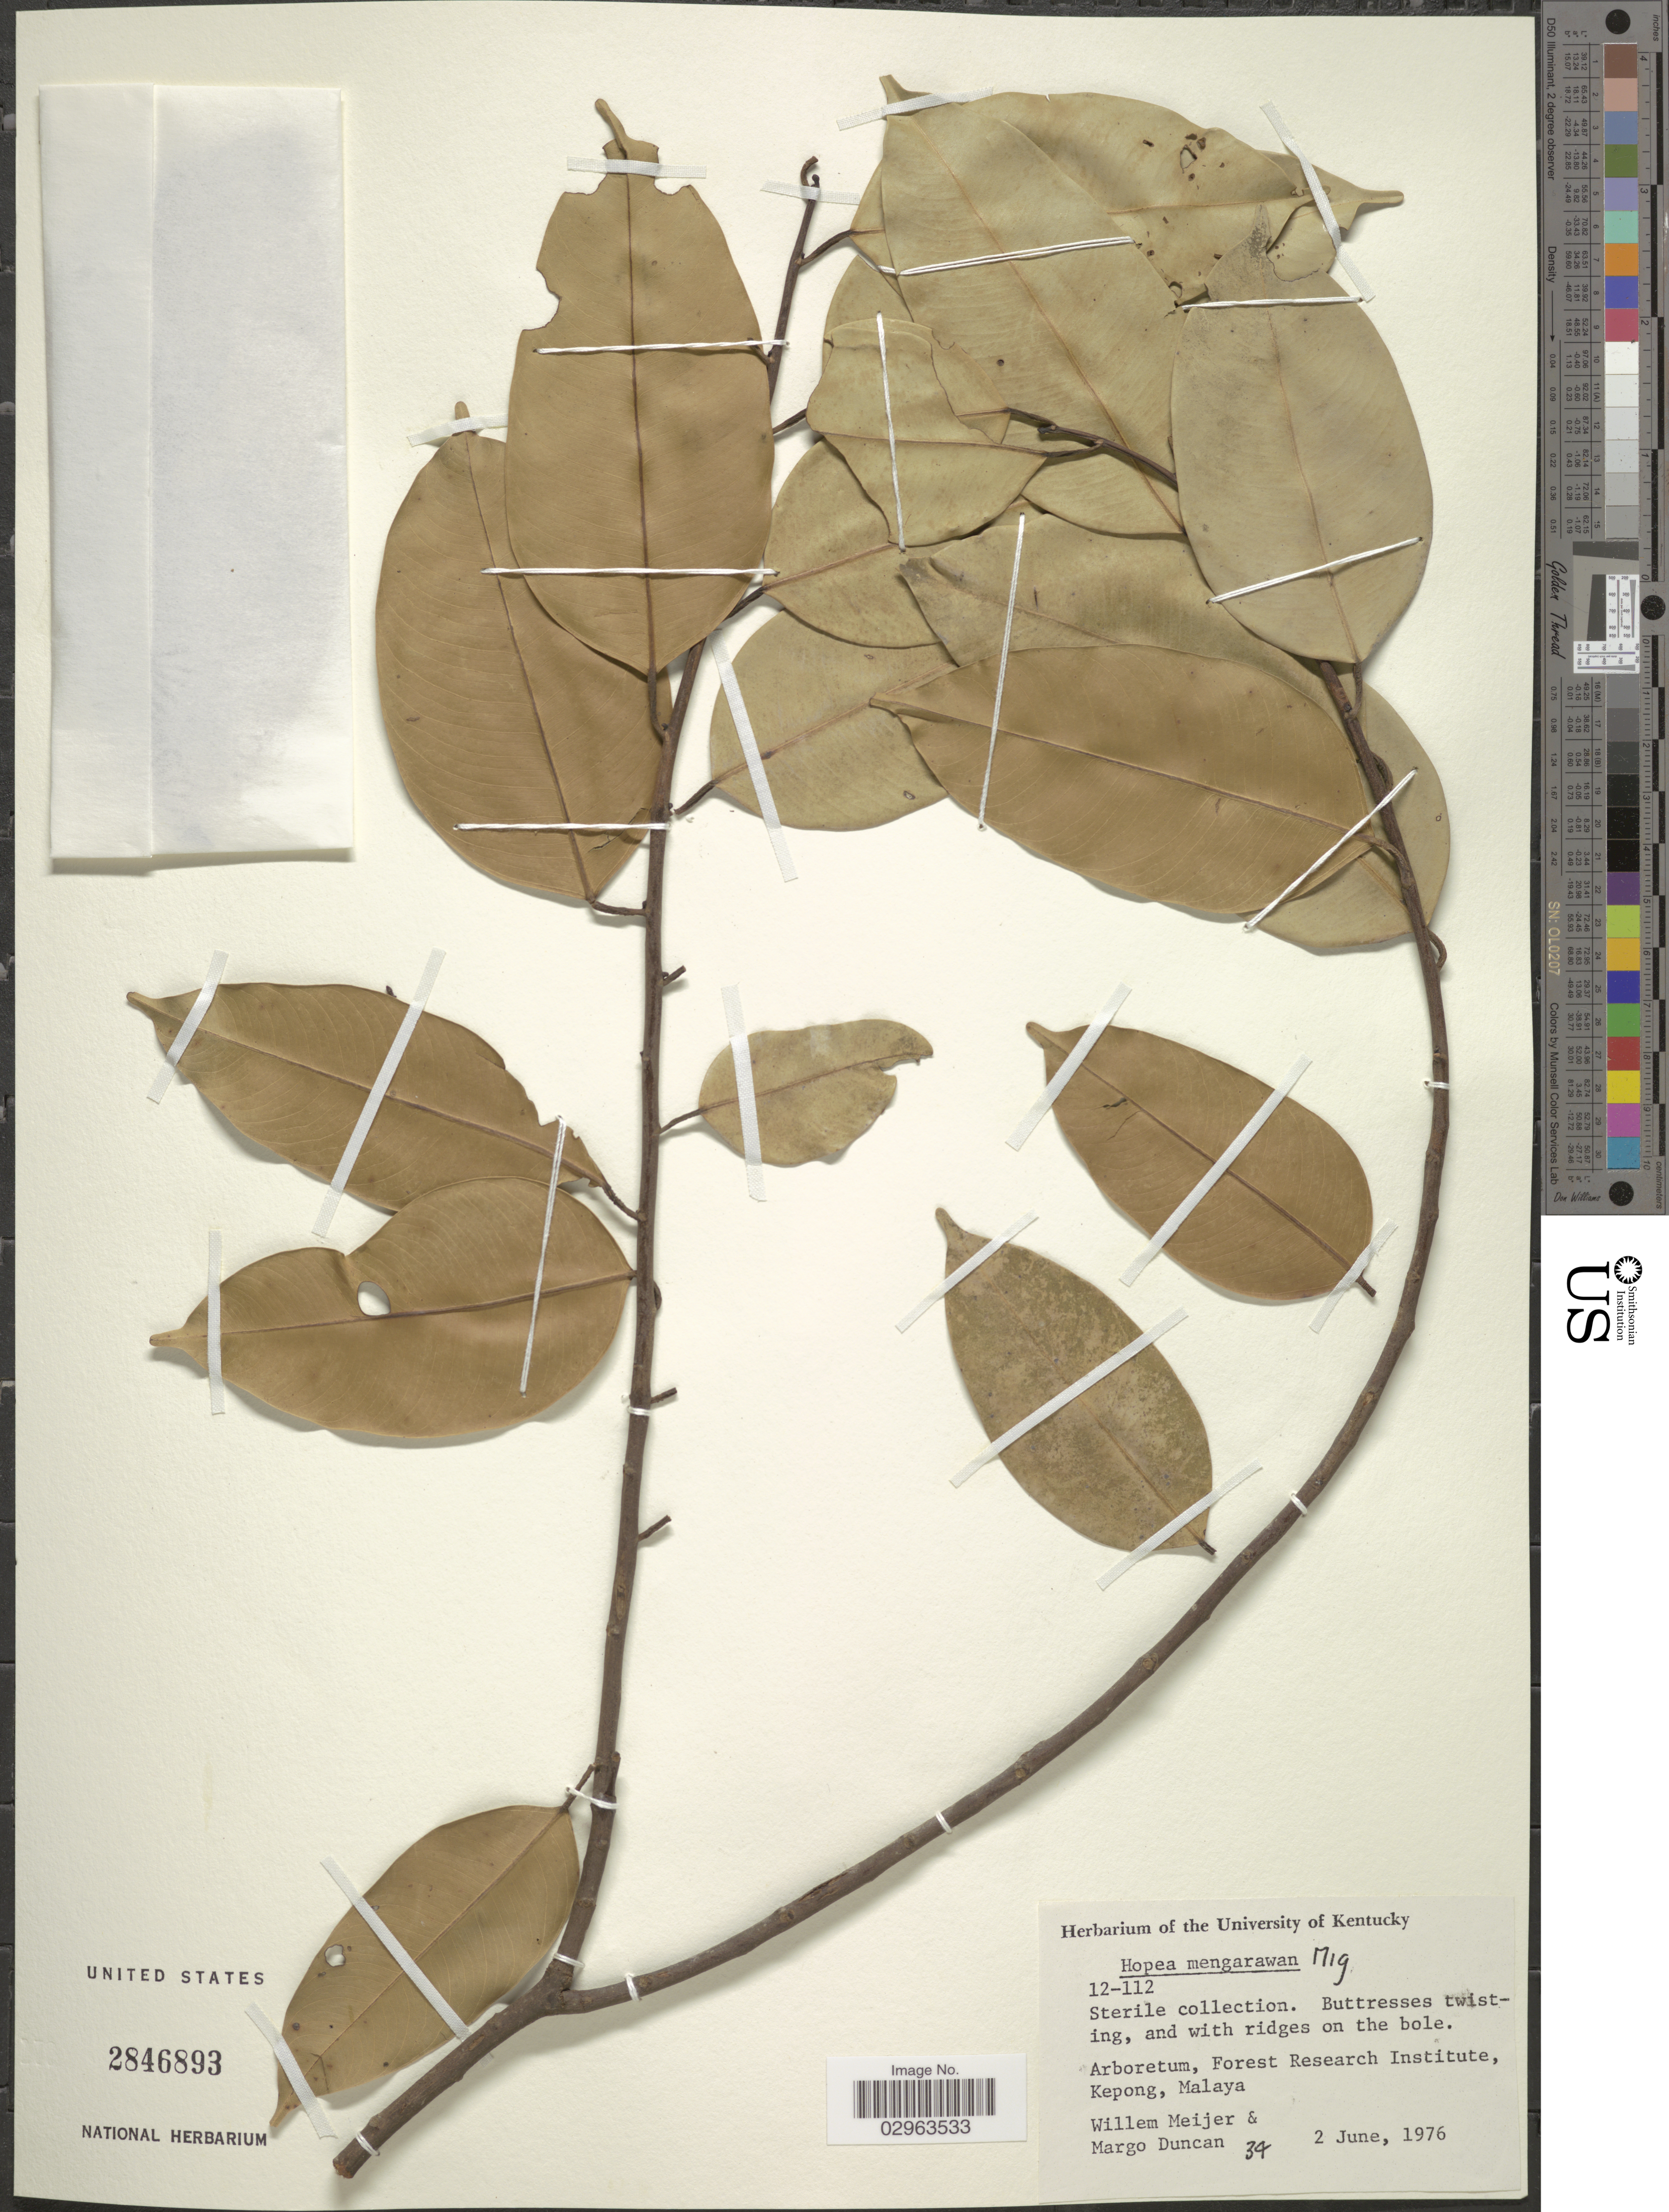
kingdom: Plantae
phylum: Tracheophyta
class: Magnoliopsida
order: Malvales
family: Dipterocarpaceae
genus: Hopea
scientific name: Hopea mengarawan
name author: Miq.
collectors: W. Meijer & M. Duncan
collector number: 34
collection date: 1976-06-02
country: Malaysia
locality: Arboretum, Forest Research Institute, Kepong, Malaya.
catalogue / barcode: US 284693